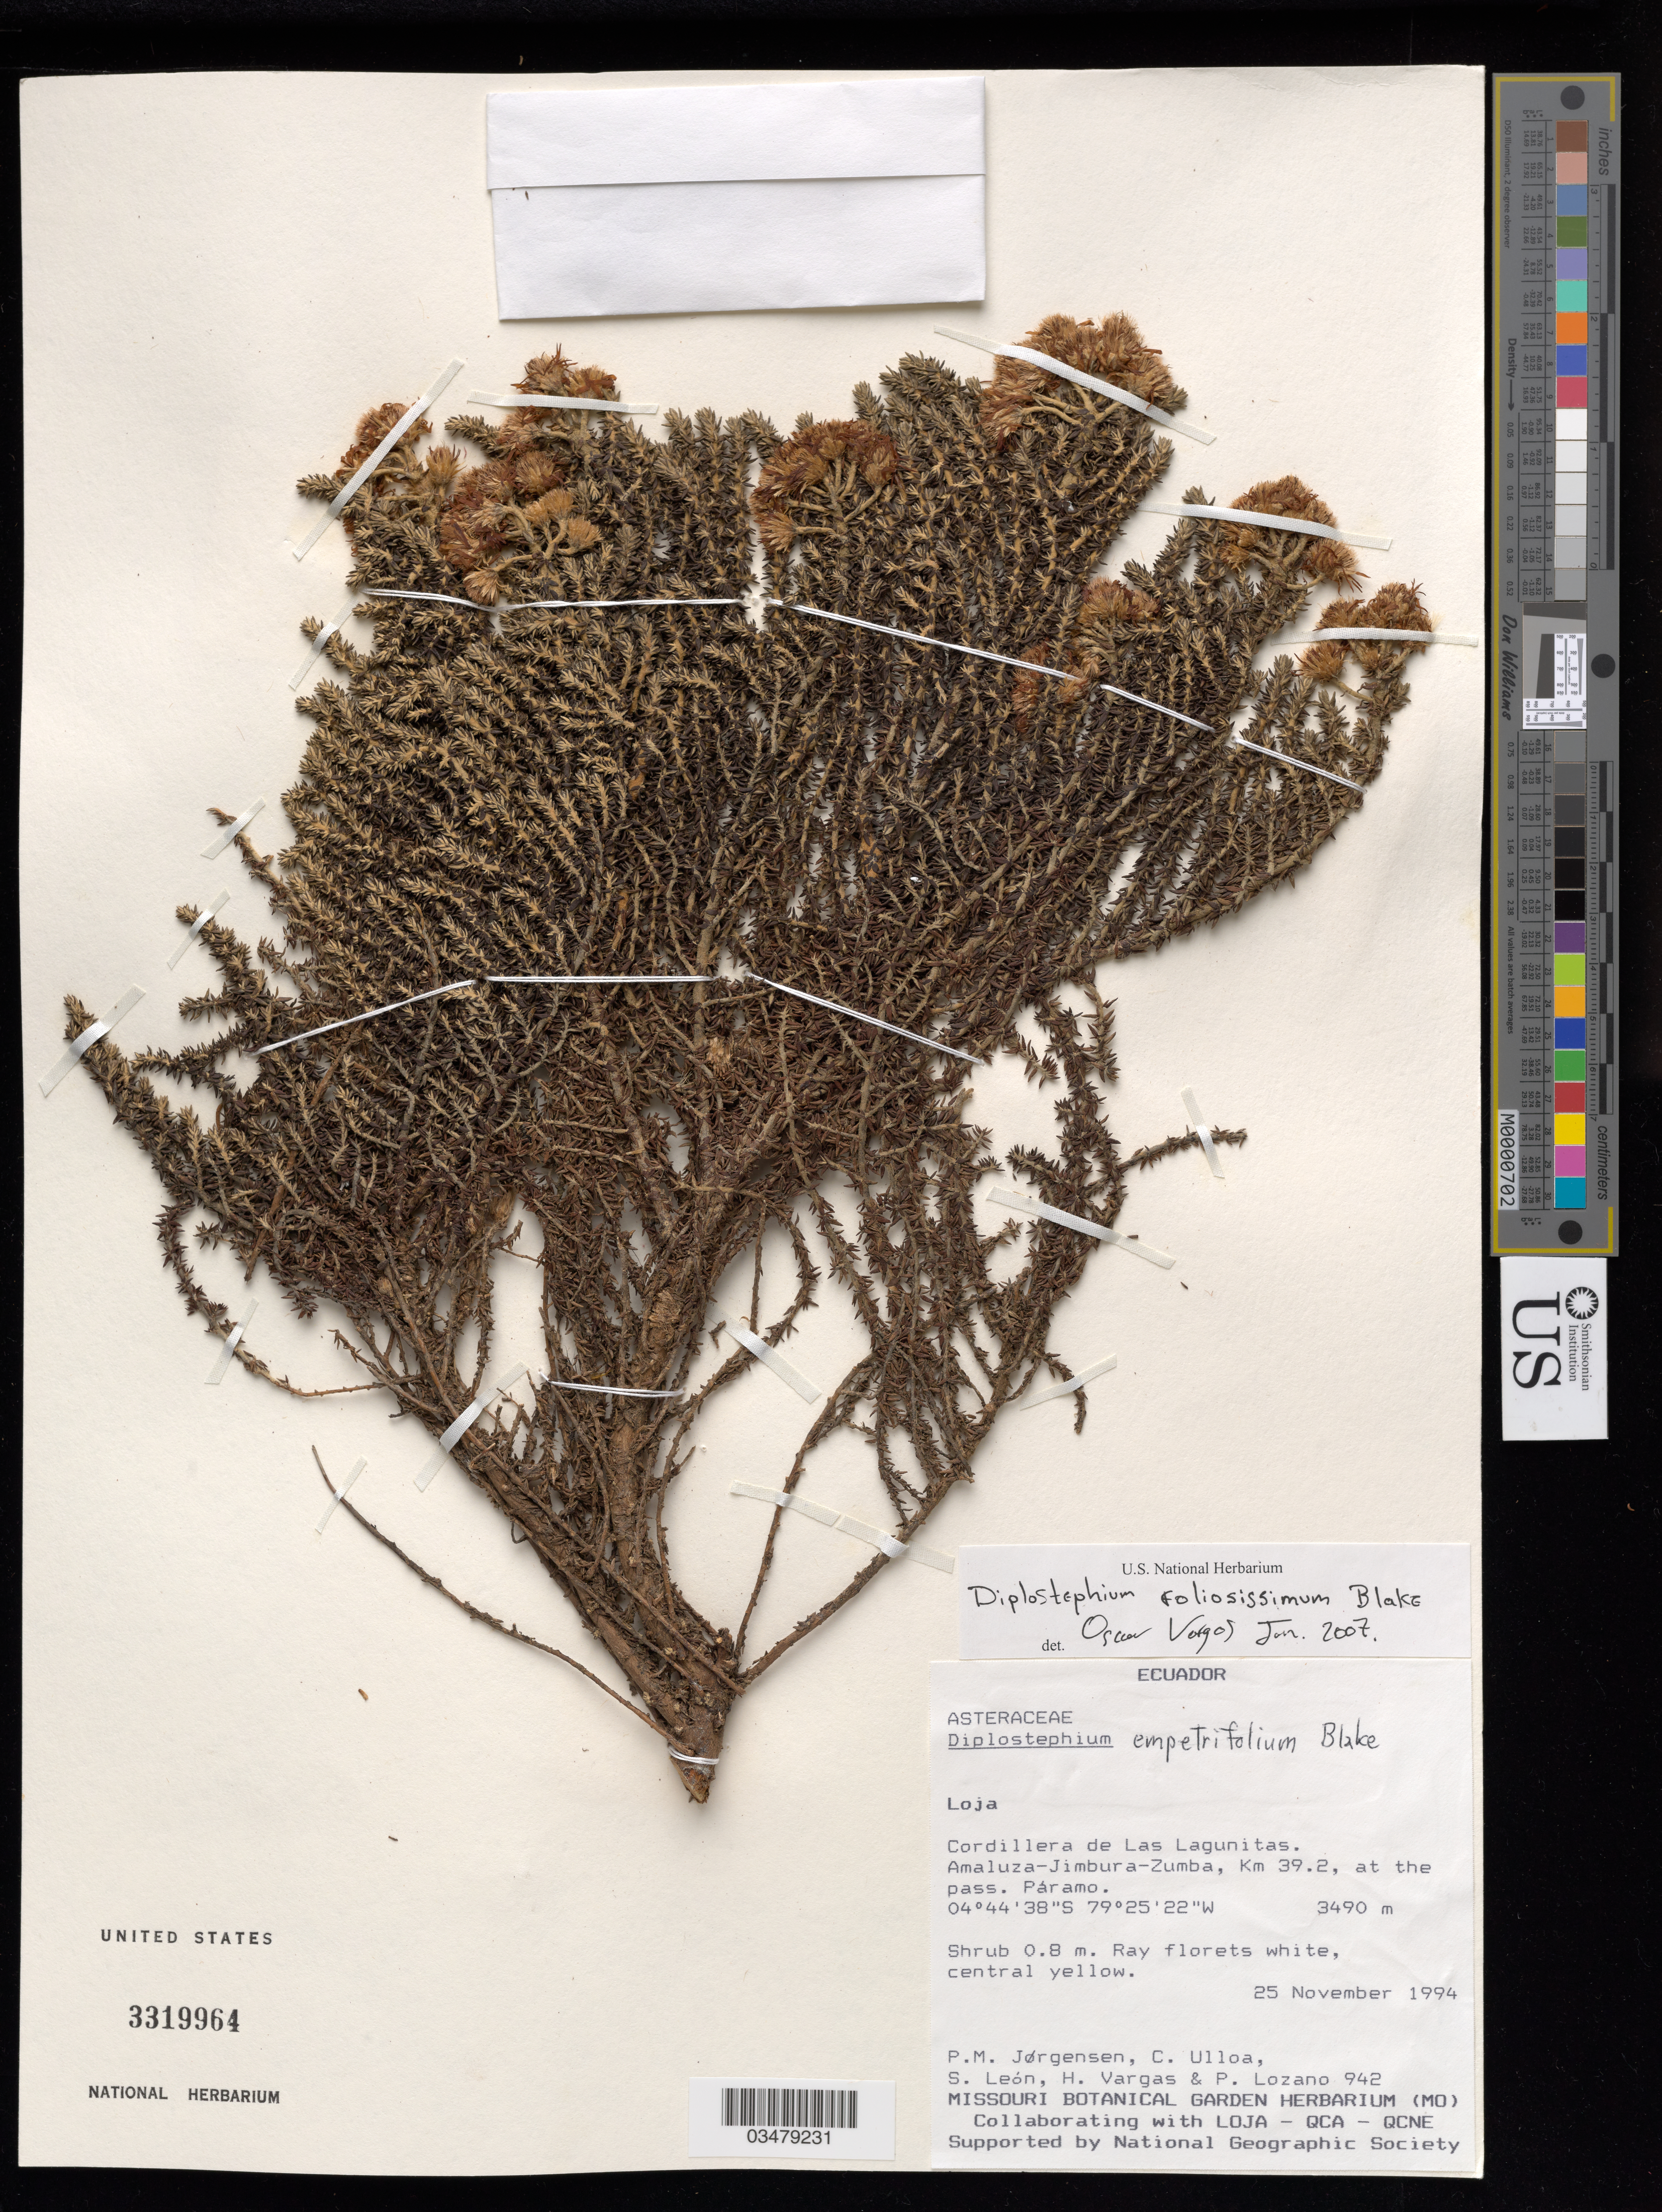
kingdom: Plantae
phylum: Tracheophyta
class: Magnoliopsida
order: Asterales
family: Asteraceae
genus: Diplostephium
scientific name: Diplostephium foliosissimum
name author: S.F. Blake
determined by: Vargas, Oscar M.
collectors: P. Jørgensen, C. Ulloa, S. León, H. Vargas & P. Lozano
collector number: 942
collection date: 1994-11-25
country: Ecuador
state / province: Loja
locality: Cordillera de Las Lagunitas. Amaluza-Jimbura-umba, km 39.2 at the pass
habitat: Paramo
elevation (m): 3490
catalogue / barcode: US 3319964